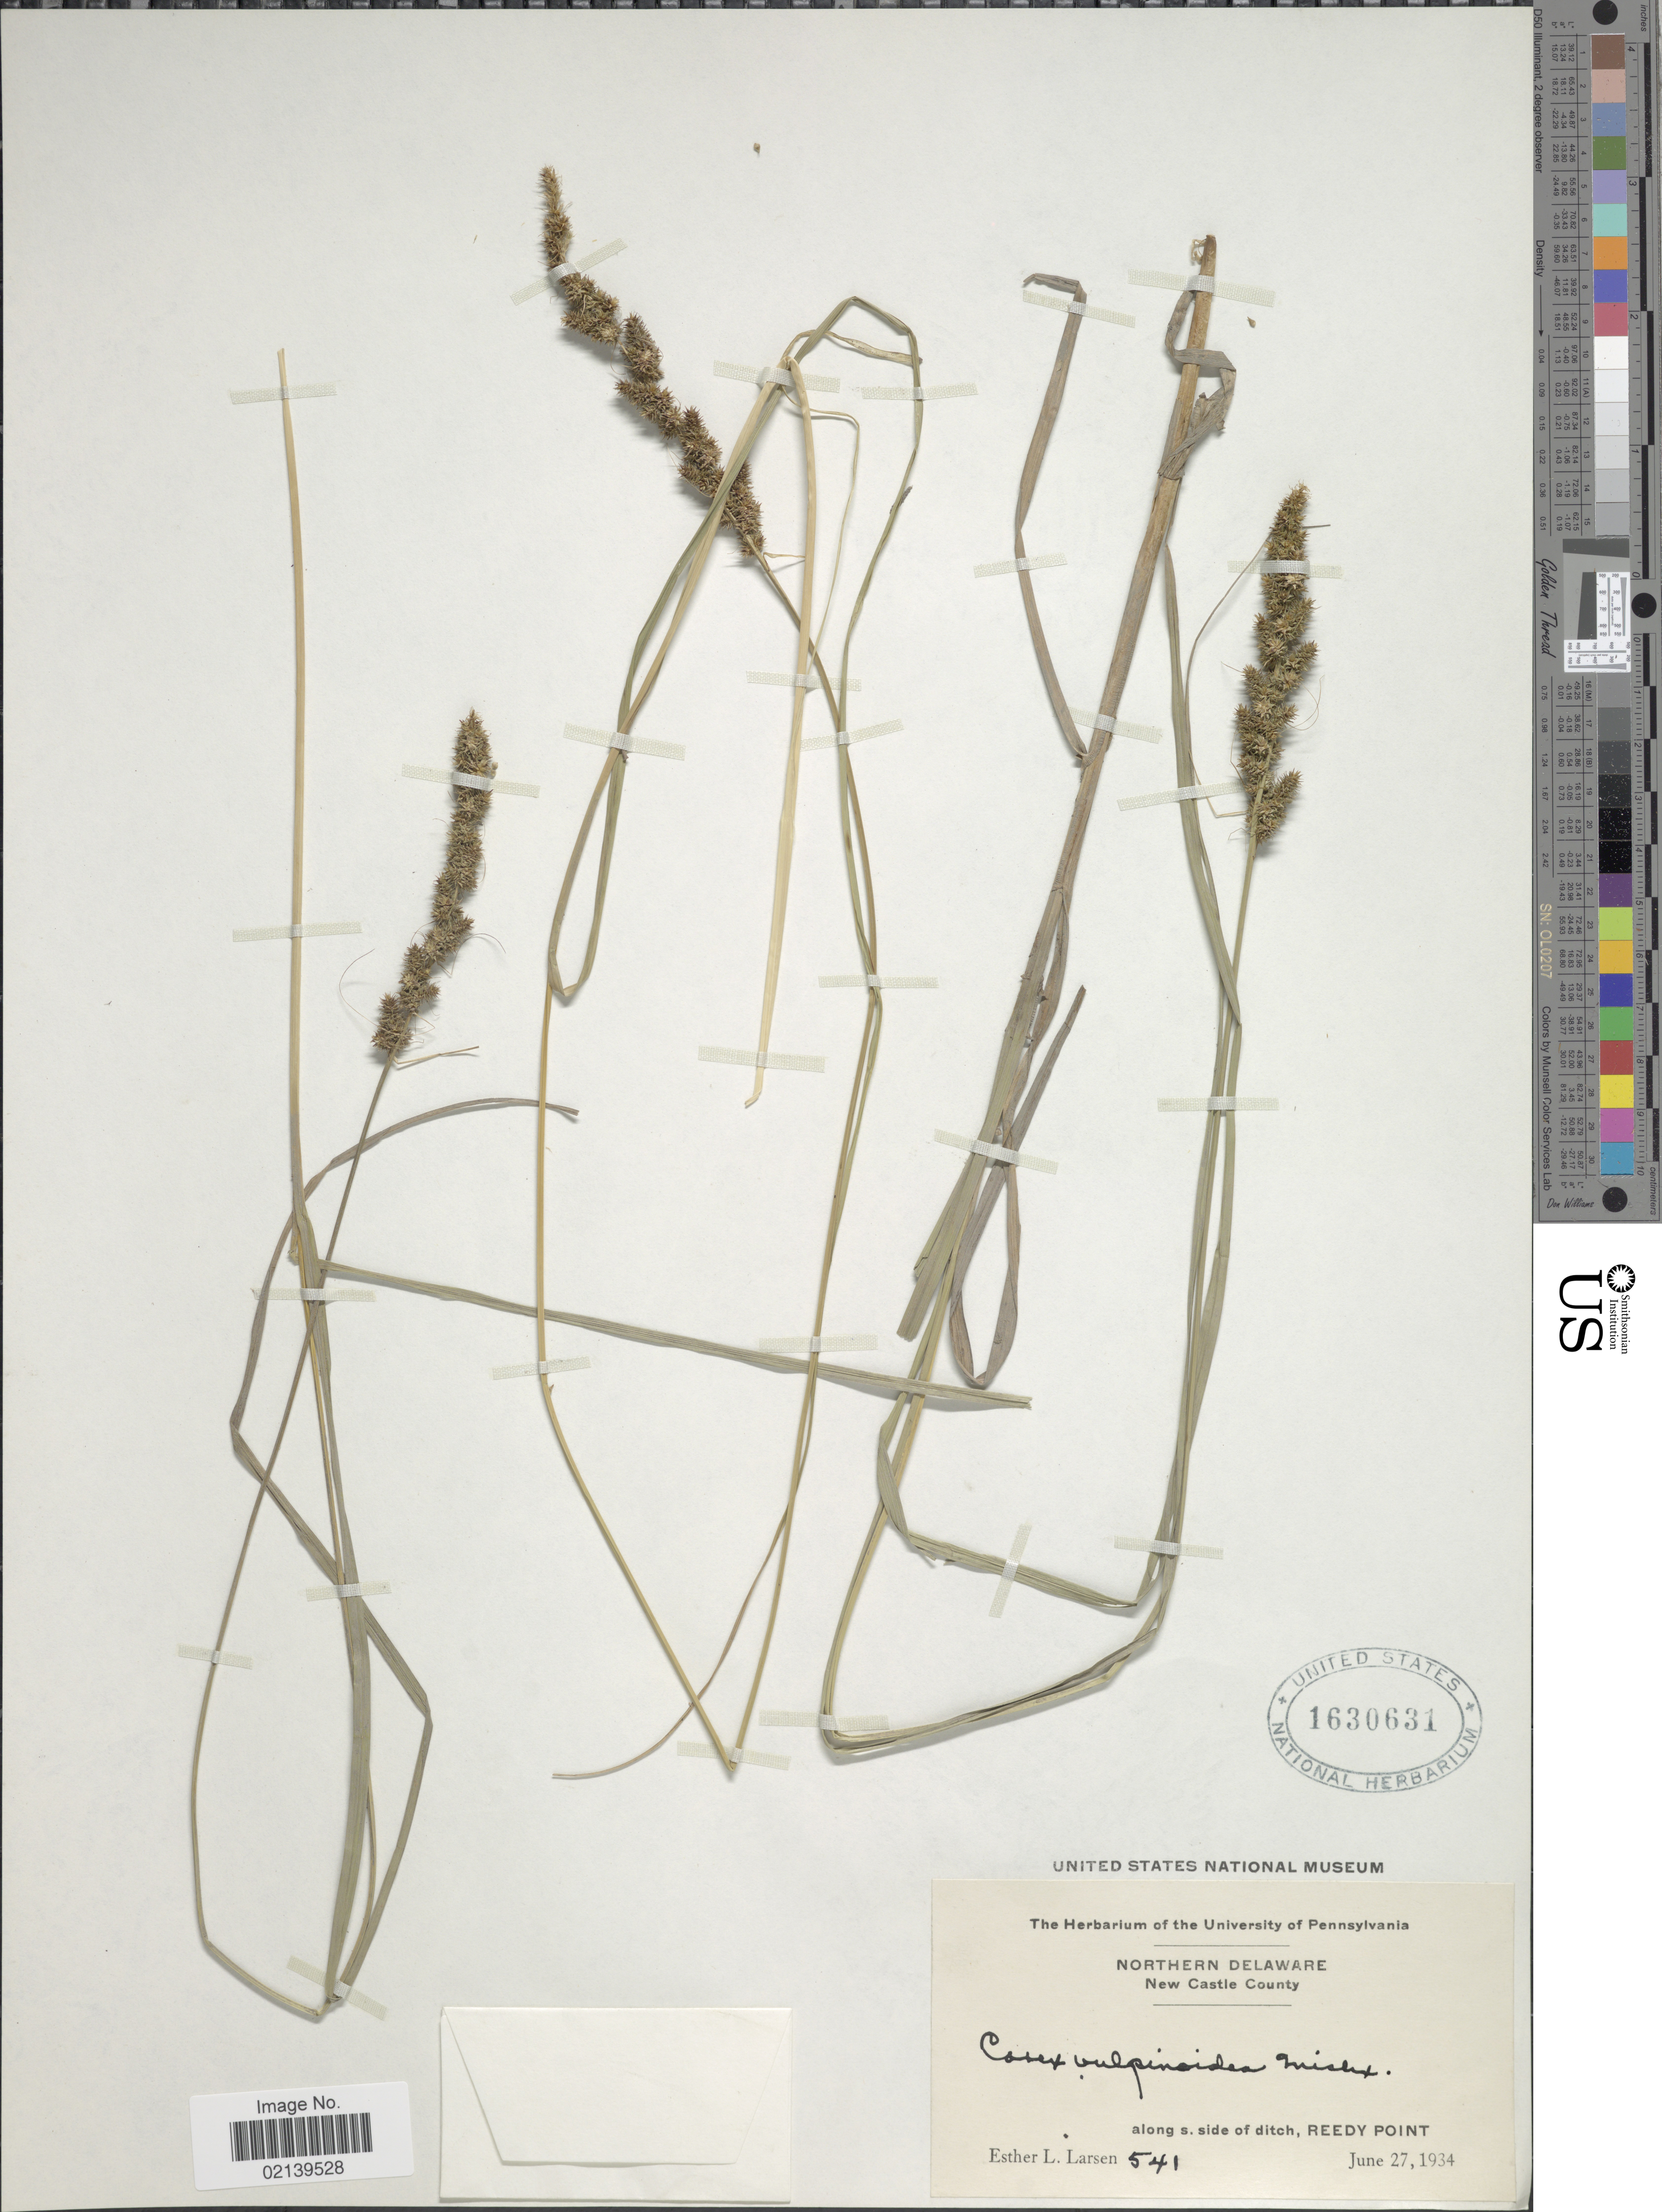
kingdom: Plantae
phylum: Tracheophyta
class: Liliopsida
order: Poales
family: Cyperaceae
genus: Carex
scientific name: Carex vulpinoidea Michx.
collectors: E. Larsen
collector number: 541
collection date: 1934-06-27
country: United States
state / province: Delaware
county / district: New Castle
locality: Northern Delaware, New Castle County, along s. side of ditch, Reedy Point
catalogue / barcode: US 1630631